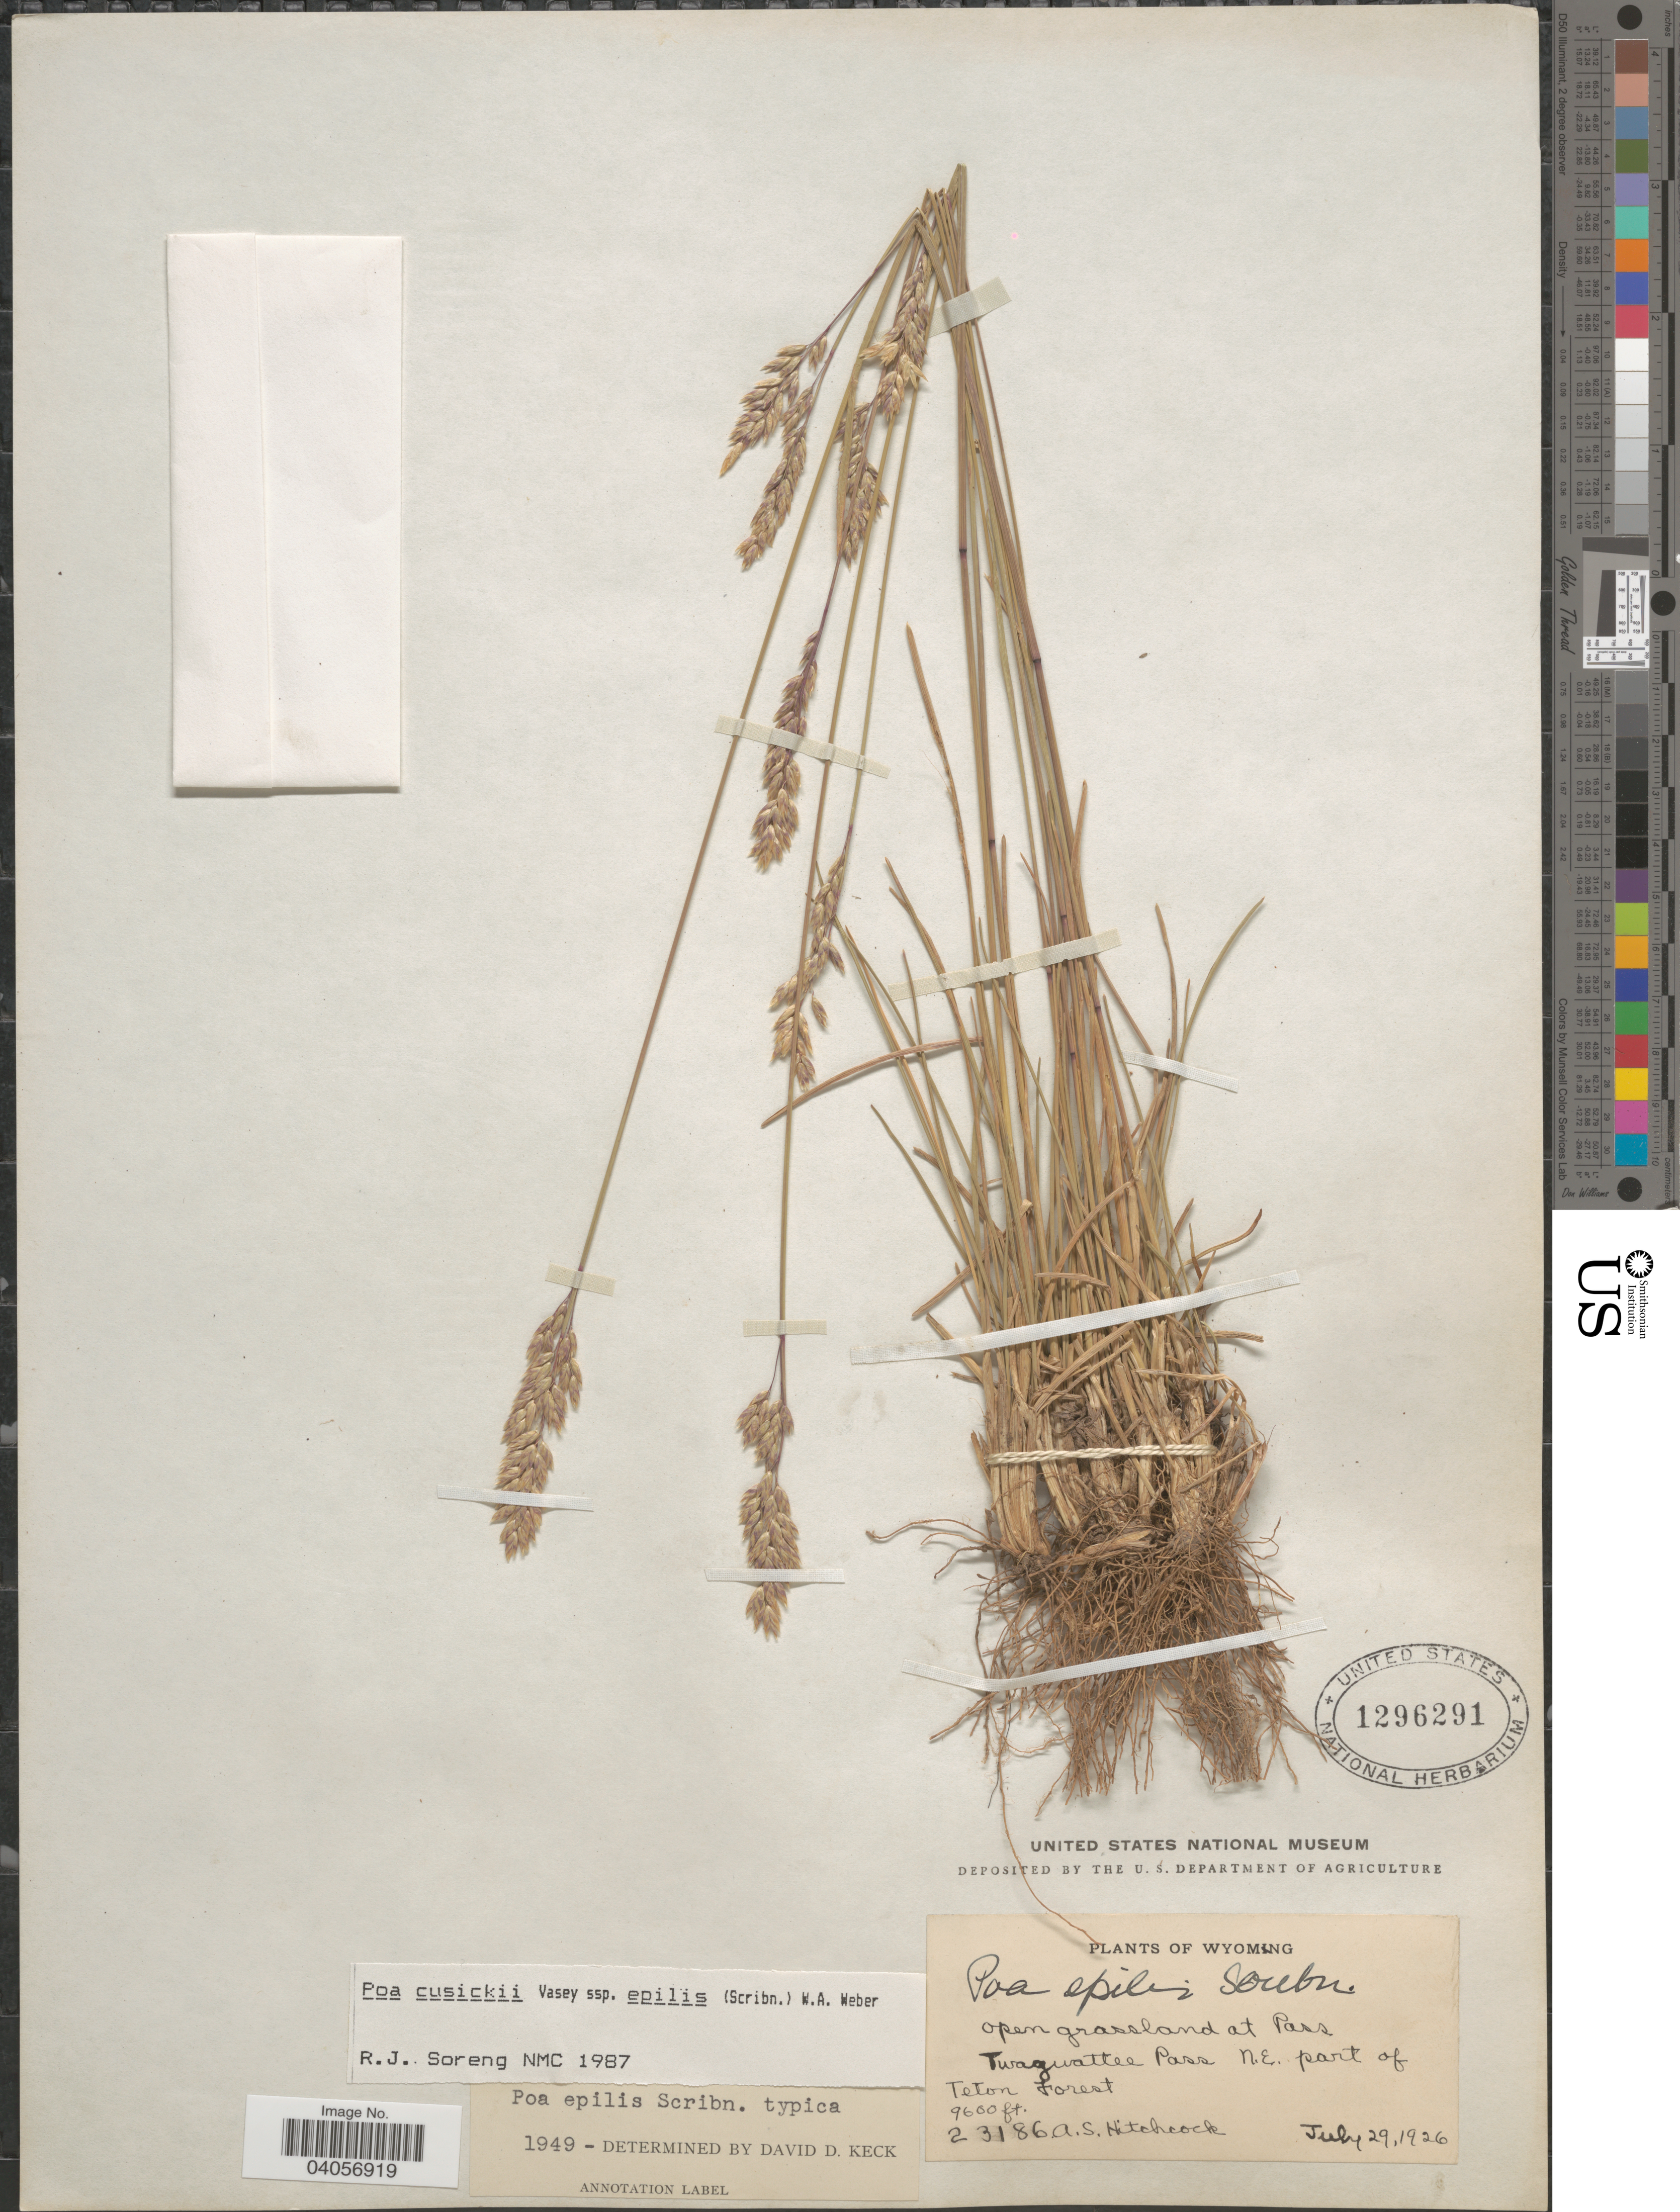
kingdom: Plantae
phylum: Tracheophyta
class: Liliopsida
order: Poales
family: Poaceae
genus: Poa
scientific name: Poa cusickii subsp. epilis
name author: (Scribn.) W.A. Weber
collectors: A. S. Hitchcock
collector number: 23186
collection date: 1926-07-29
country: United States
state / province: Wyoming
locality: Open grassland at Pass Twagwattee Pass N. E. part of Teton Forest.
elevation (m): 2926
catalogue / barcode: US 1296291